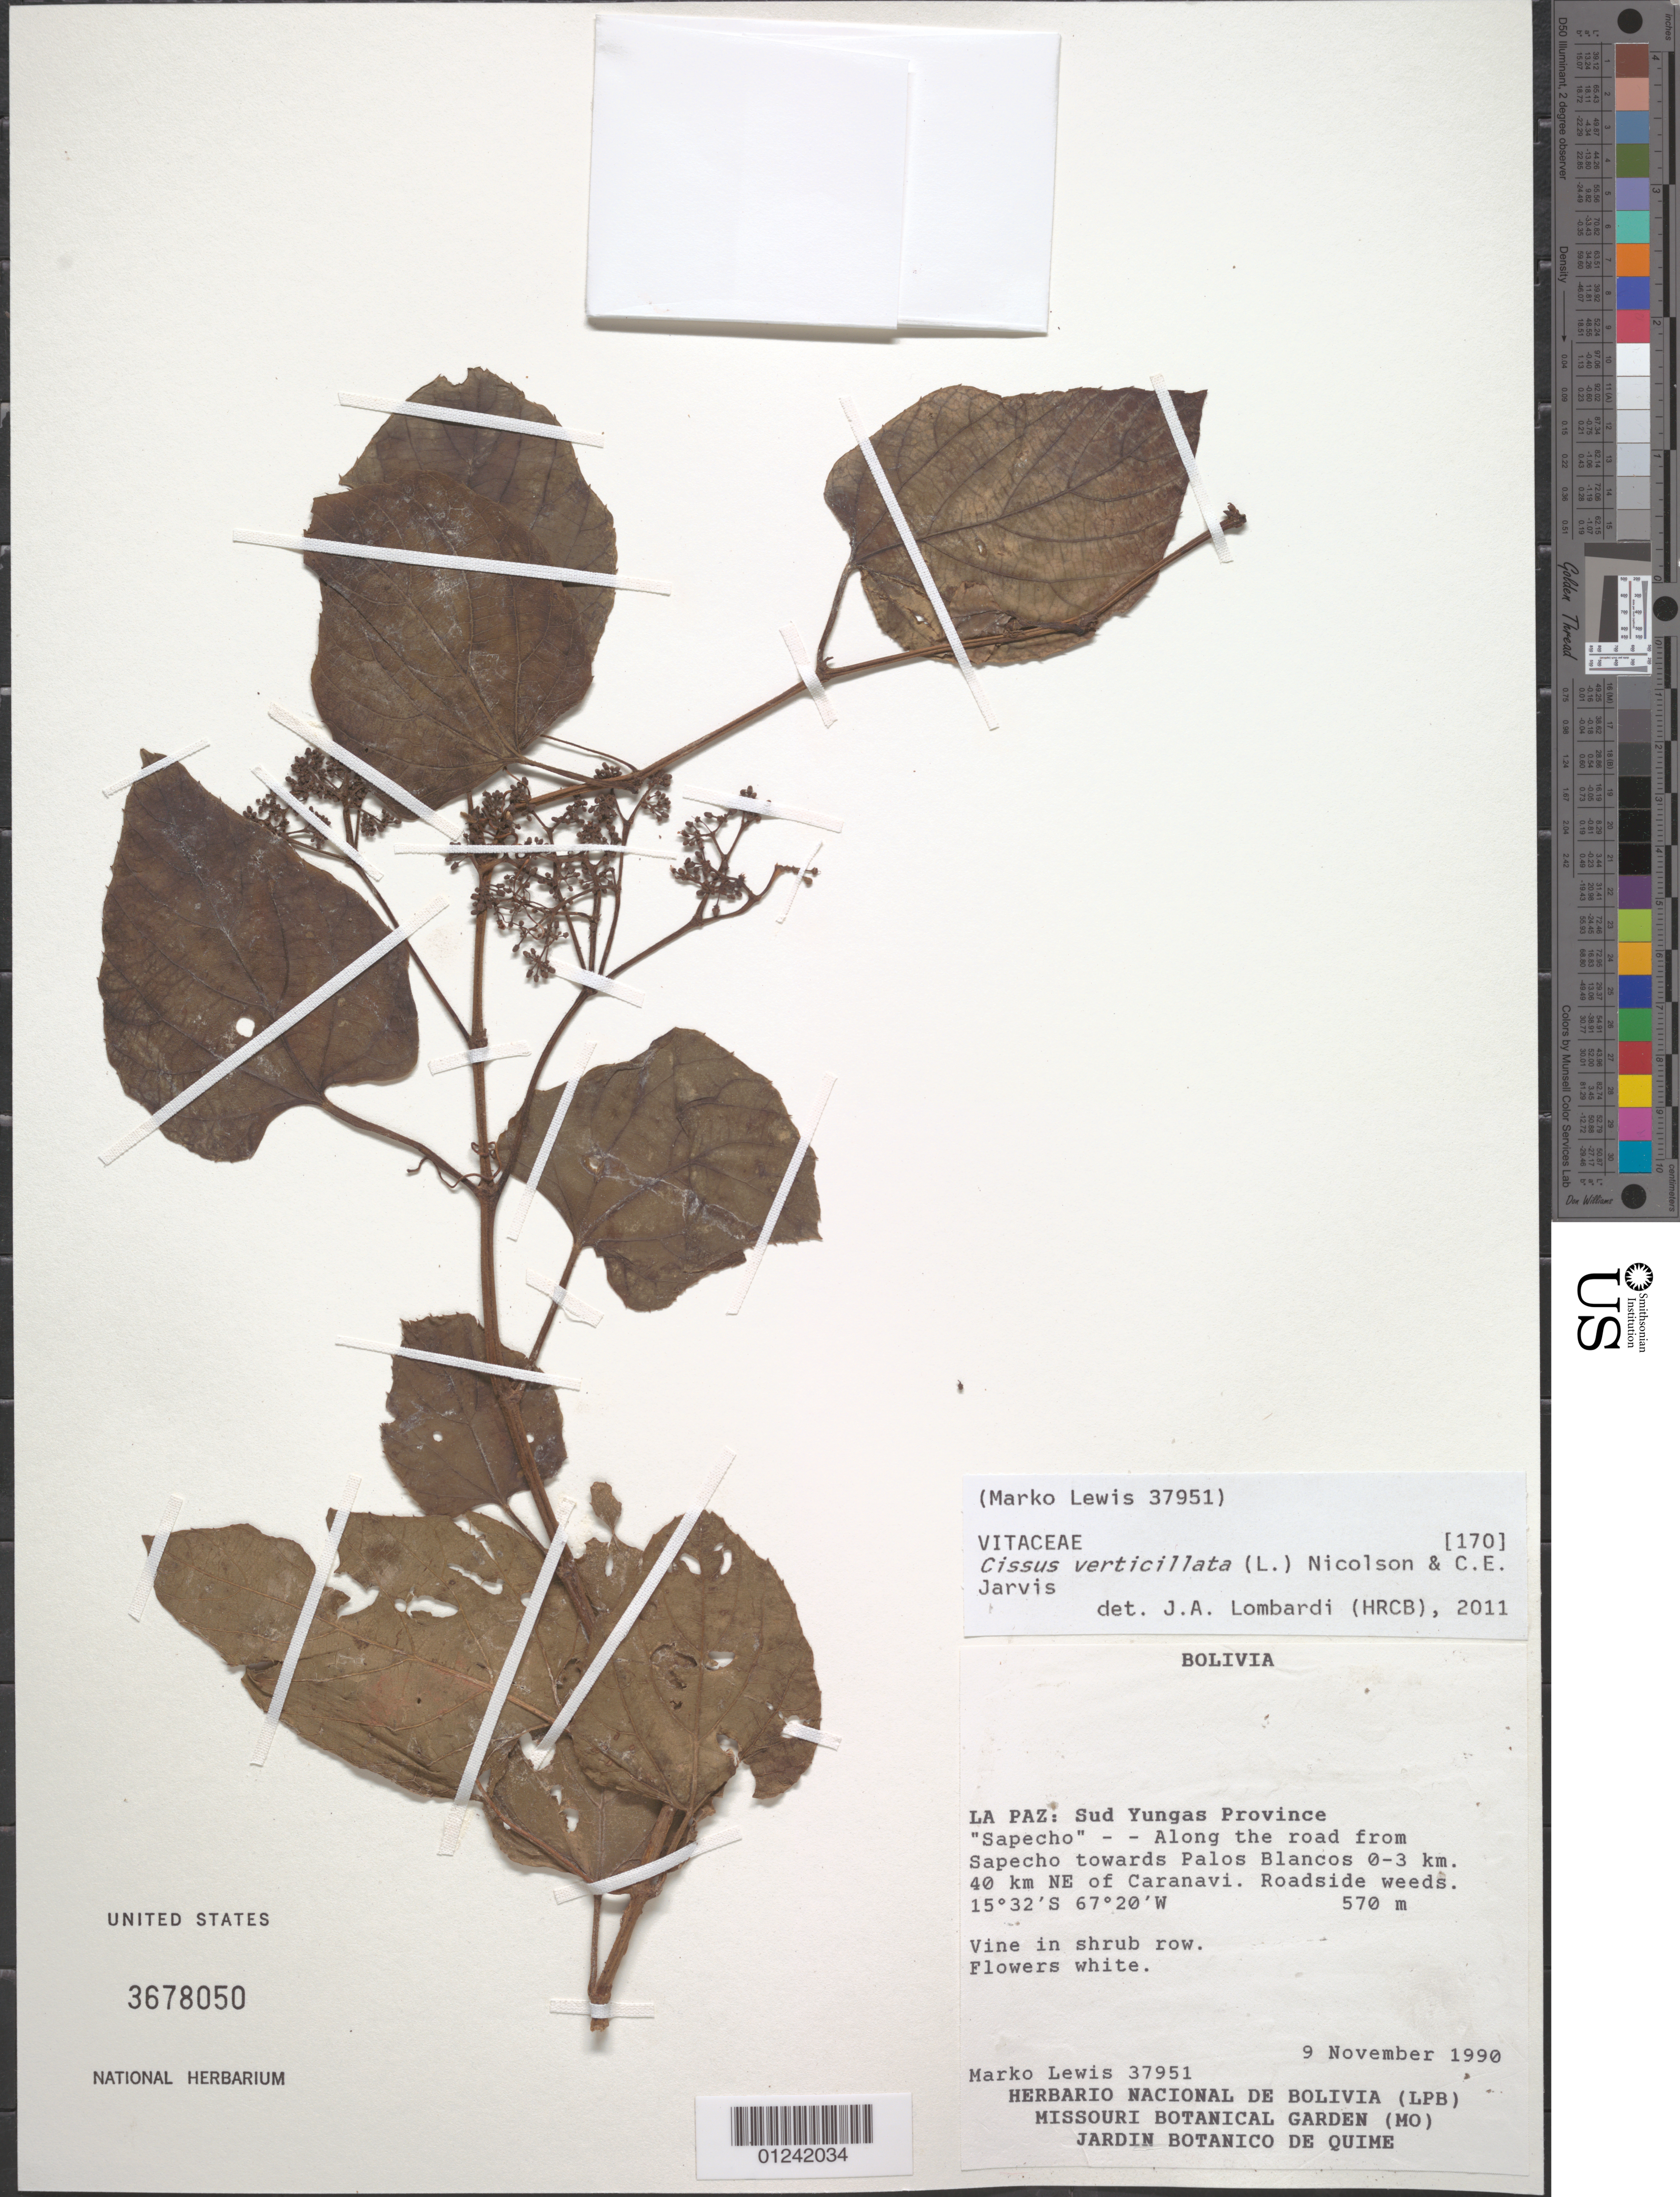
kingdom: Plantae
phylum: Tracheophyta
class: Magnoliopsida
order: Vitales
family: Vitaceae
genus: Cissus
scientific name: Cissus verticillata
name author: (L.) Nicolson & C.E. Jarvis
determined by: Lombardi, Julio A.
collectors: M. Lewis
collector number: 37951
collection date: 1990-11-09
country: Bolivia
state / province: La Paz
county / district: Sud Yungas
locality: Along the road from Sapecho towards Palos Blancos 0-3km. 40 km NE of Caranavi. Roadside weeds.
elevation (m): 570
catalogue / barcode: US 3678050